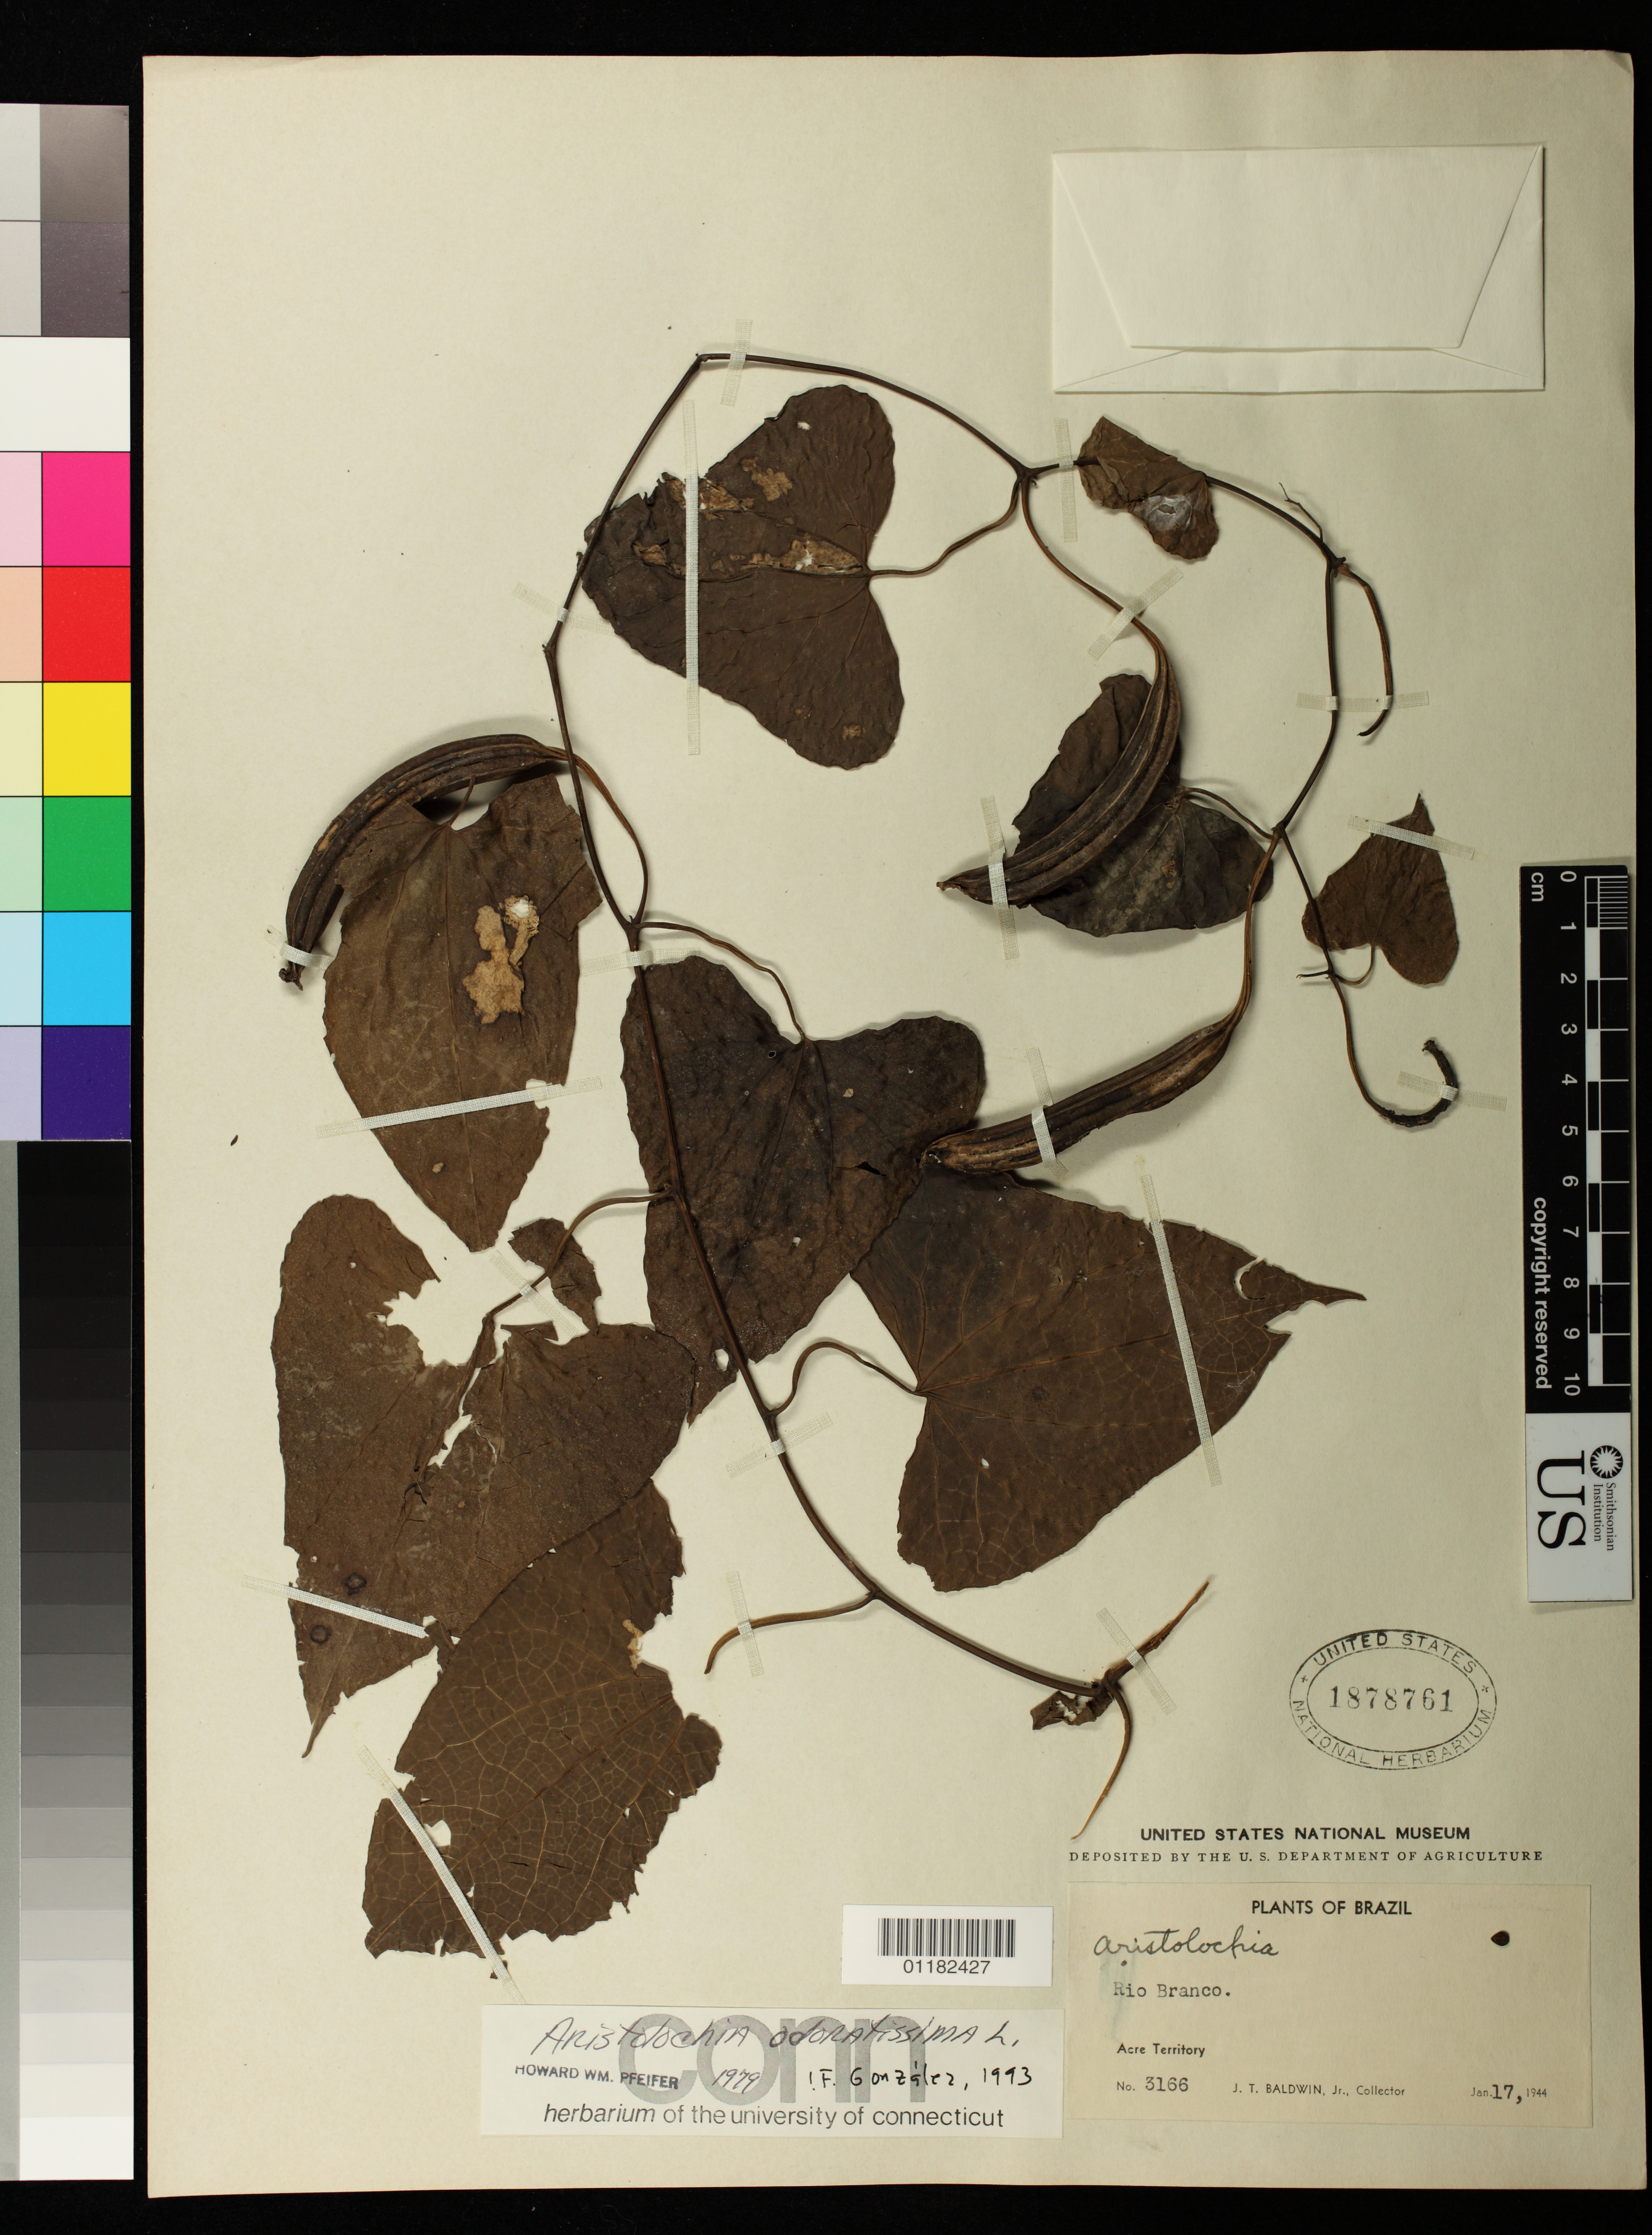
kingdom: Plantae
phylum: Tracheophyta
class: Magnoliopsida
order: Piperales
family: Aristolochiaceae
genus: Aristolochia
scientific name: Aristolochia odoratissima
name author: L.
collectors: J. T. Baldwin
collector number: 3166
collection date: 1944-01-17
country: Brazil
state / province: Acre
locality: Rio Branco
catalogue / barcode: US 1878761